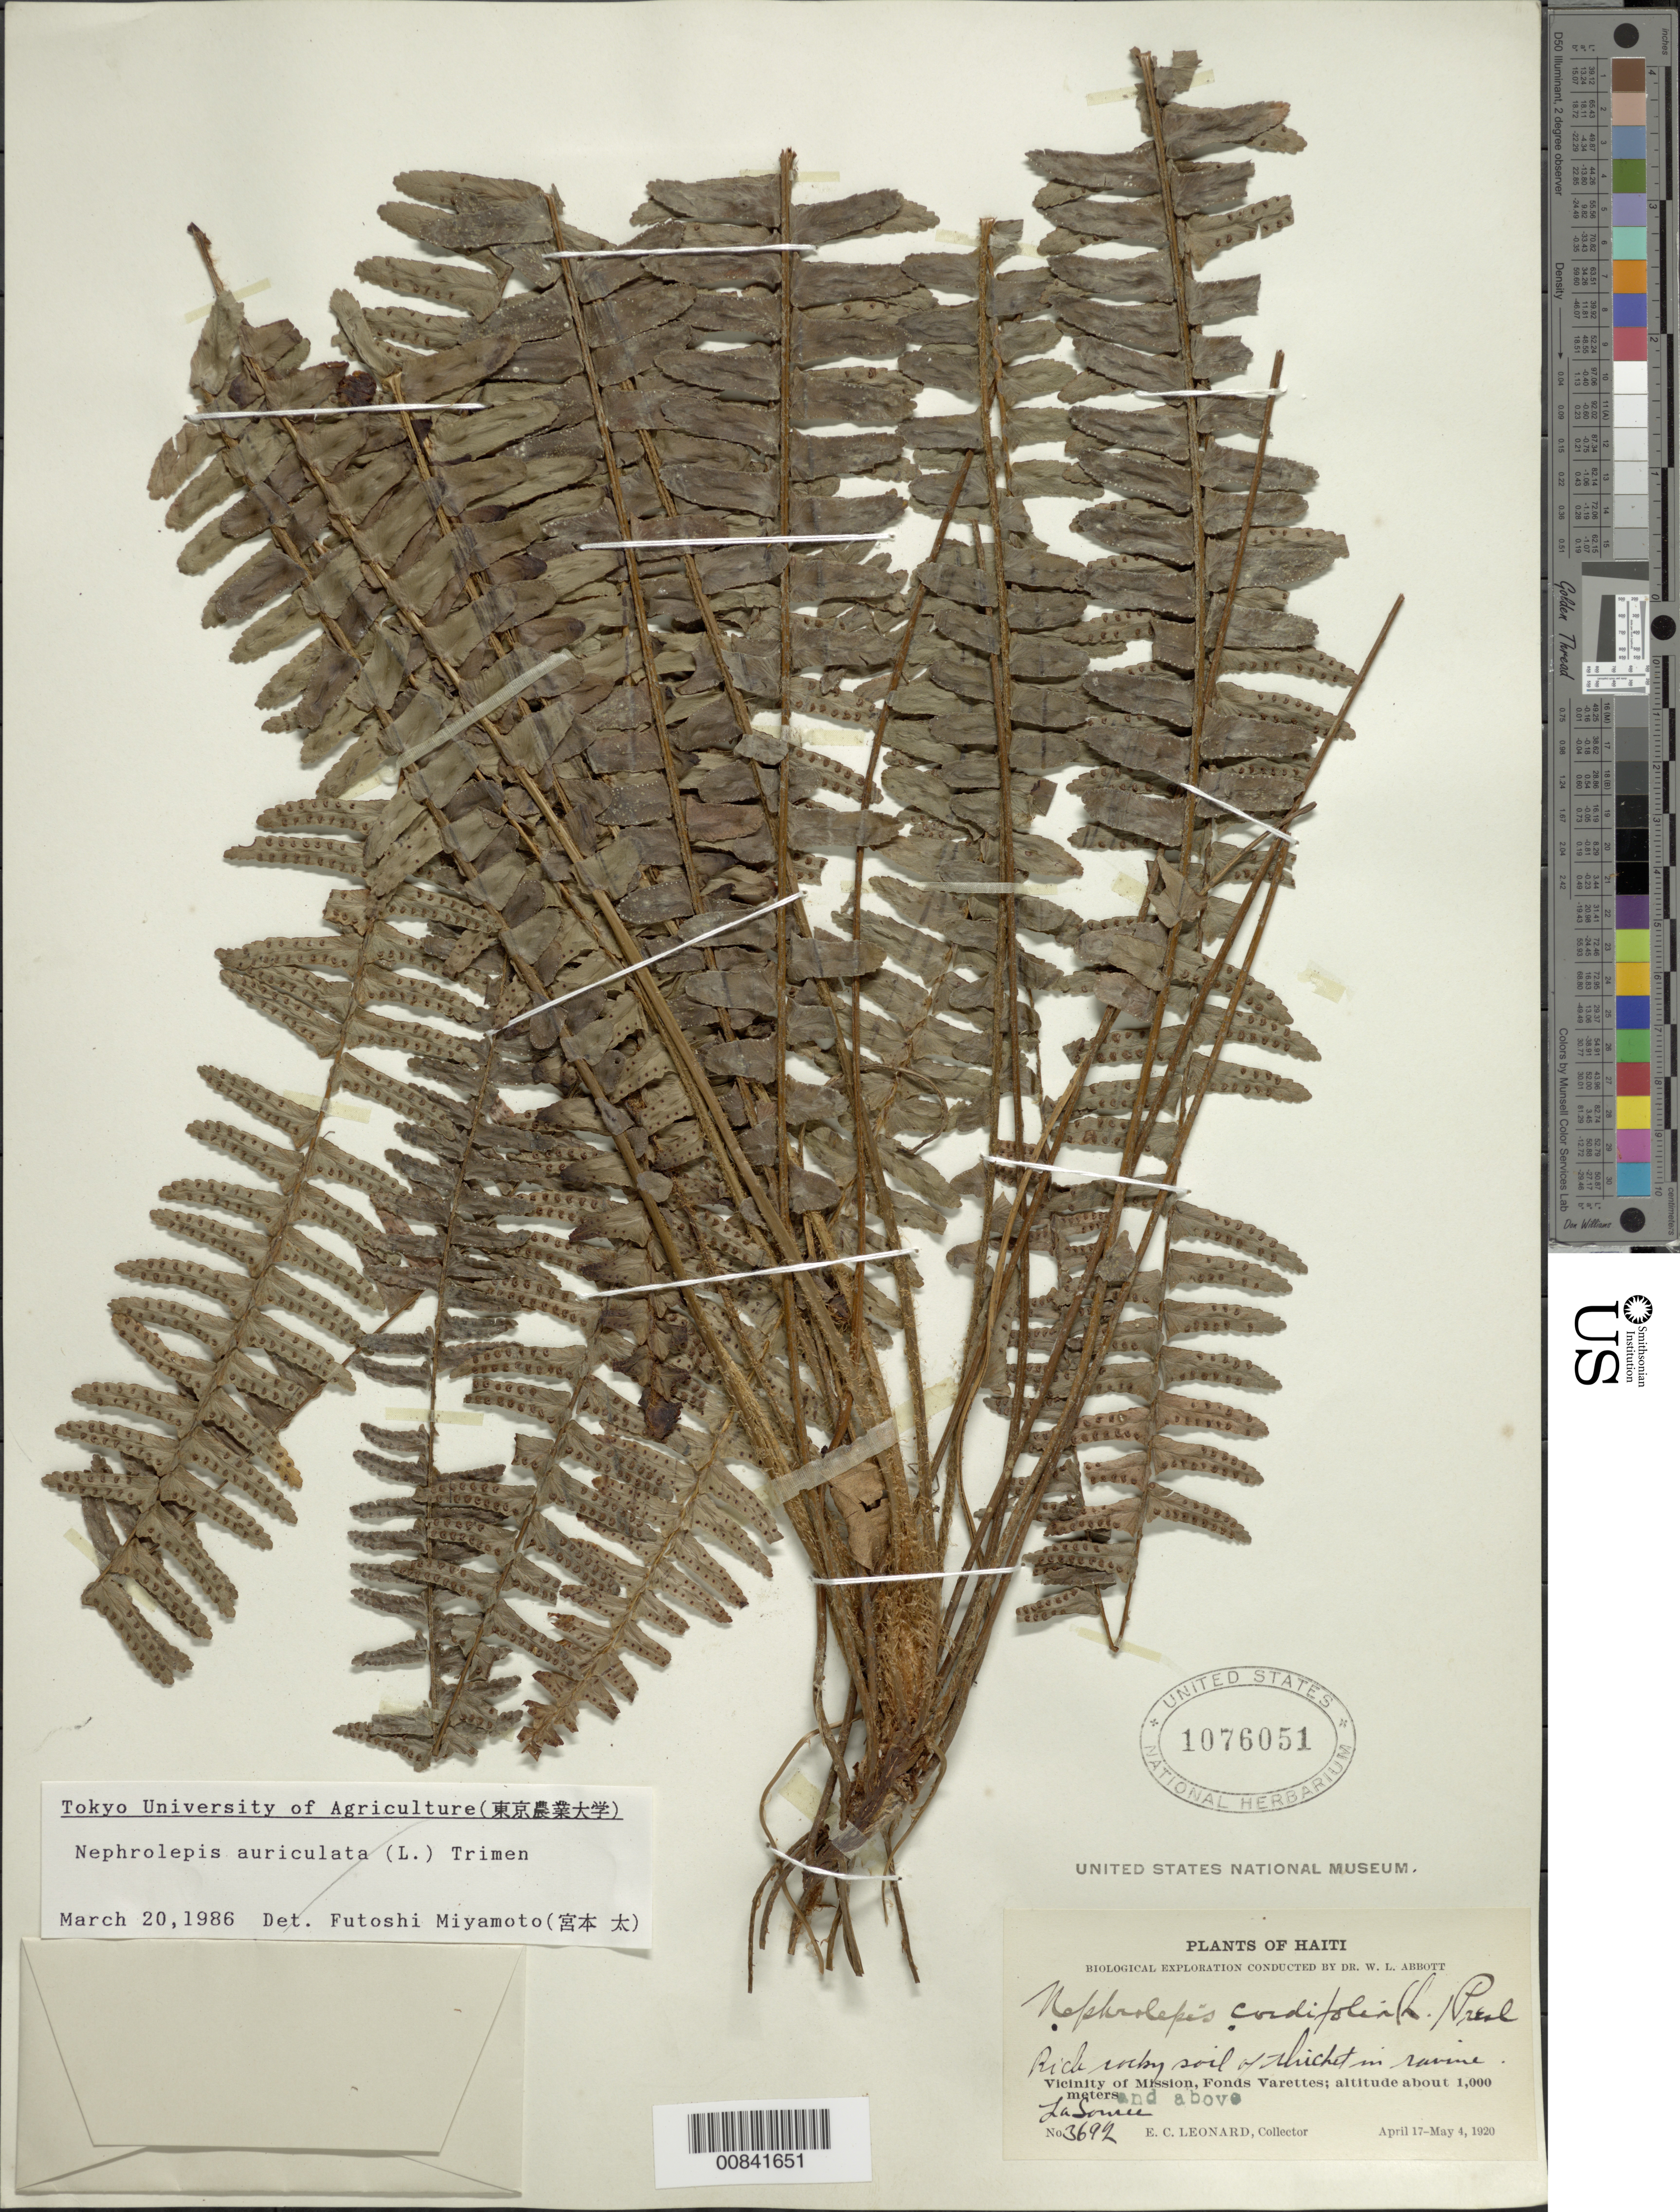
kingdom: Plantae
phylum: Tracheophyta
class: Polypodiopsida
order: Polypodiales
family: Nephrolepidaceae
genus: Nephrolepis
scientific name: Nephrolepis cordifolia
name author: (L.) C. Presl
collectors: E. C. Leonard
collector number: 3692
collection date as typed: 17 Apr 1920 to 04 May 1920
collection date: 1920-04-17/1920-05-04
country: Haiti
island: Hispaniola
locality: Fonds Varettes, vicinity Mission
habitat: Rich rocky soil of thicket in ravine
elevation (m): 1000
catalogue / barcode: US 1076051